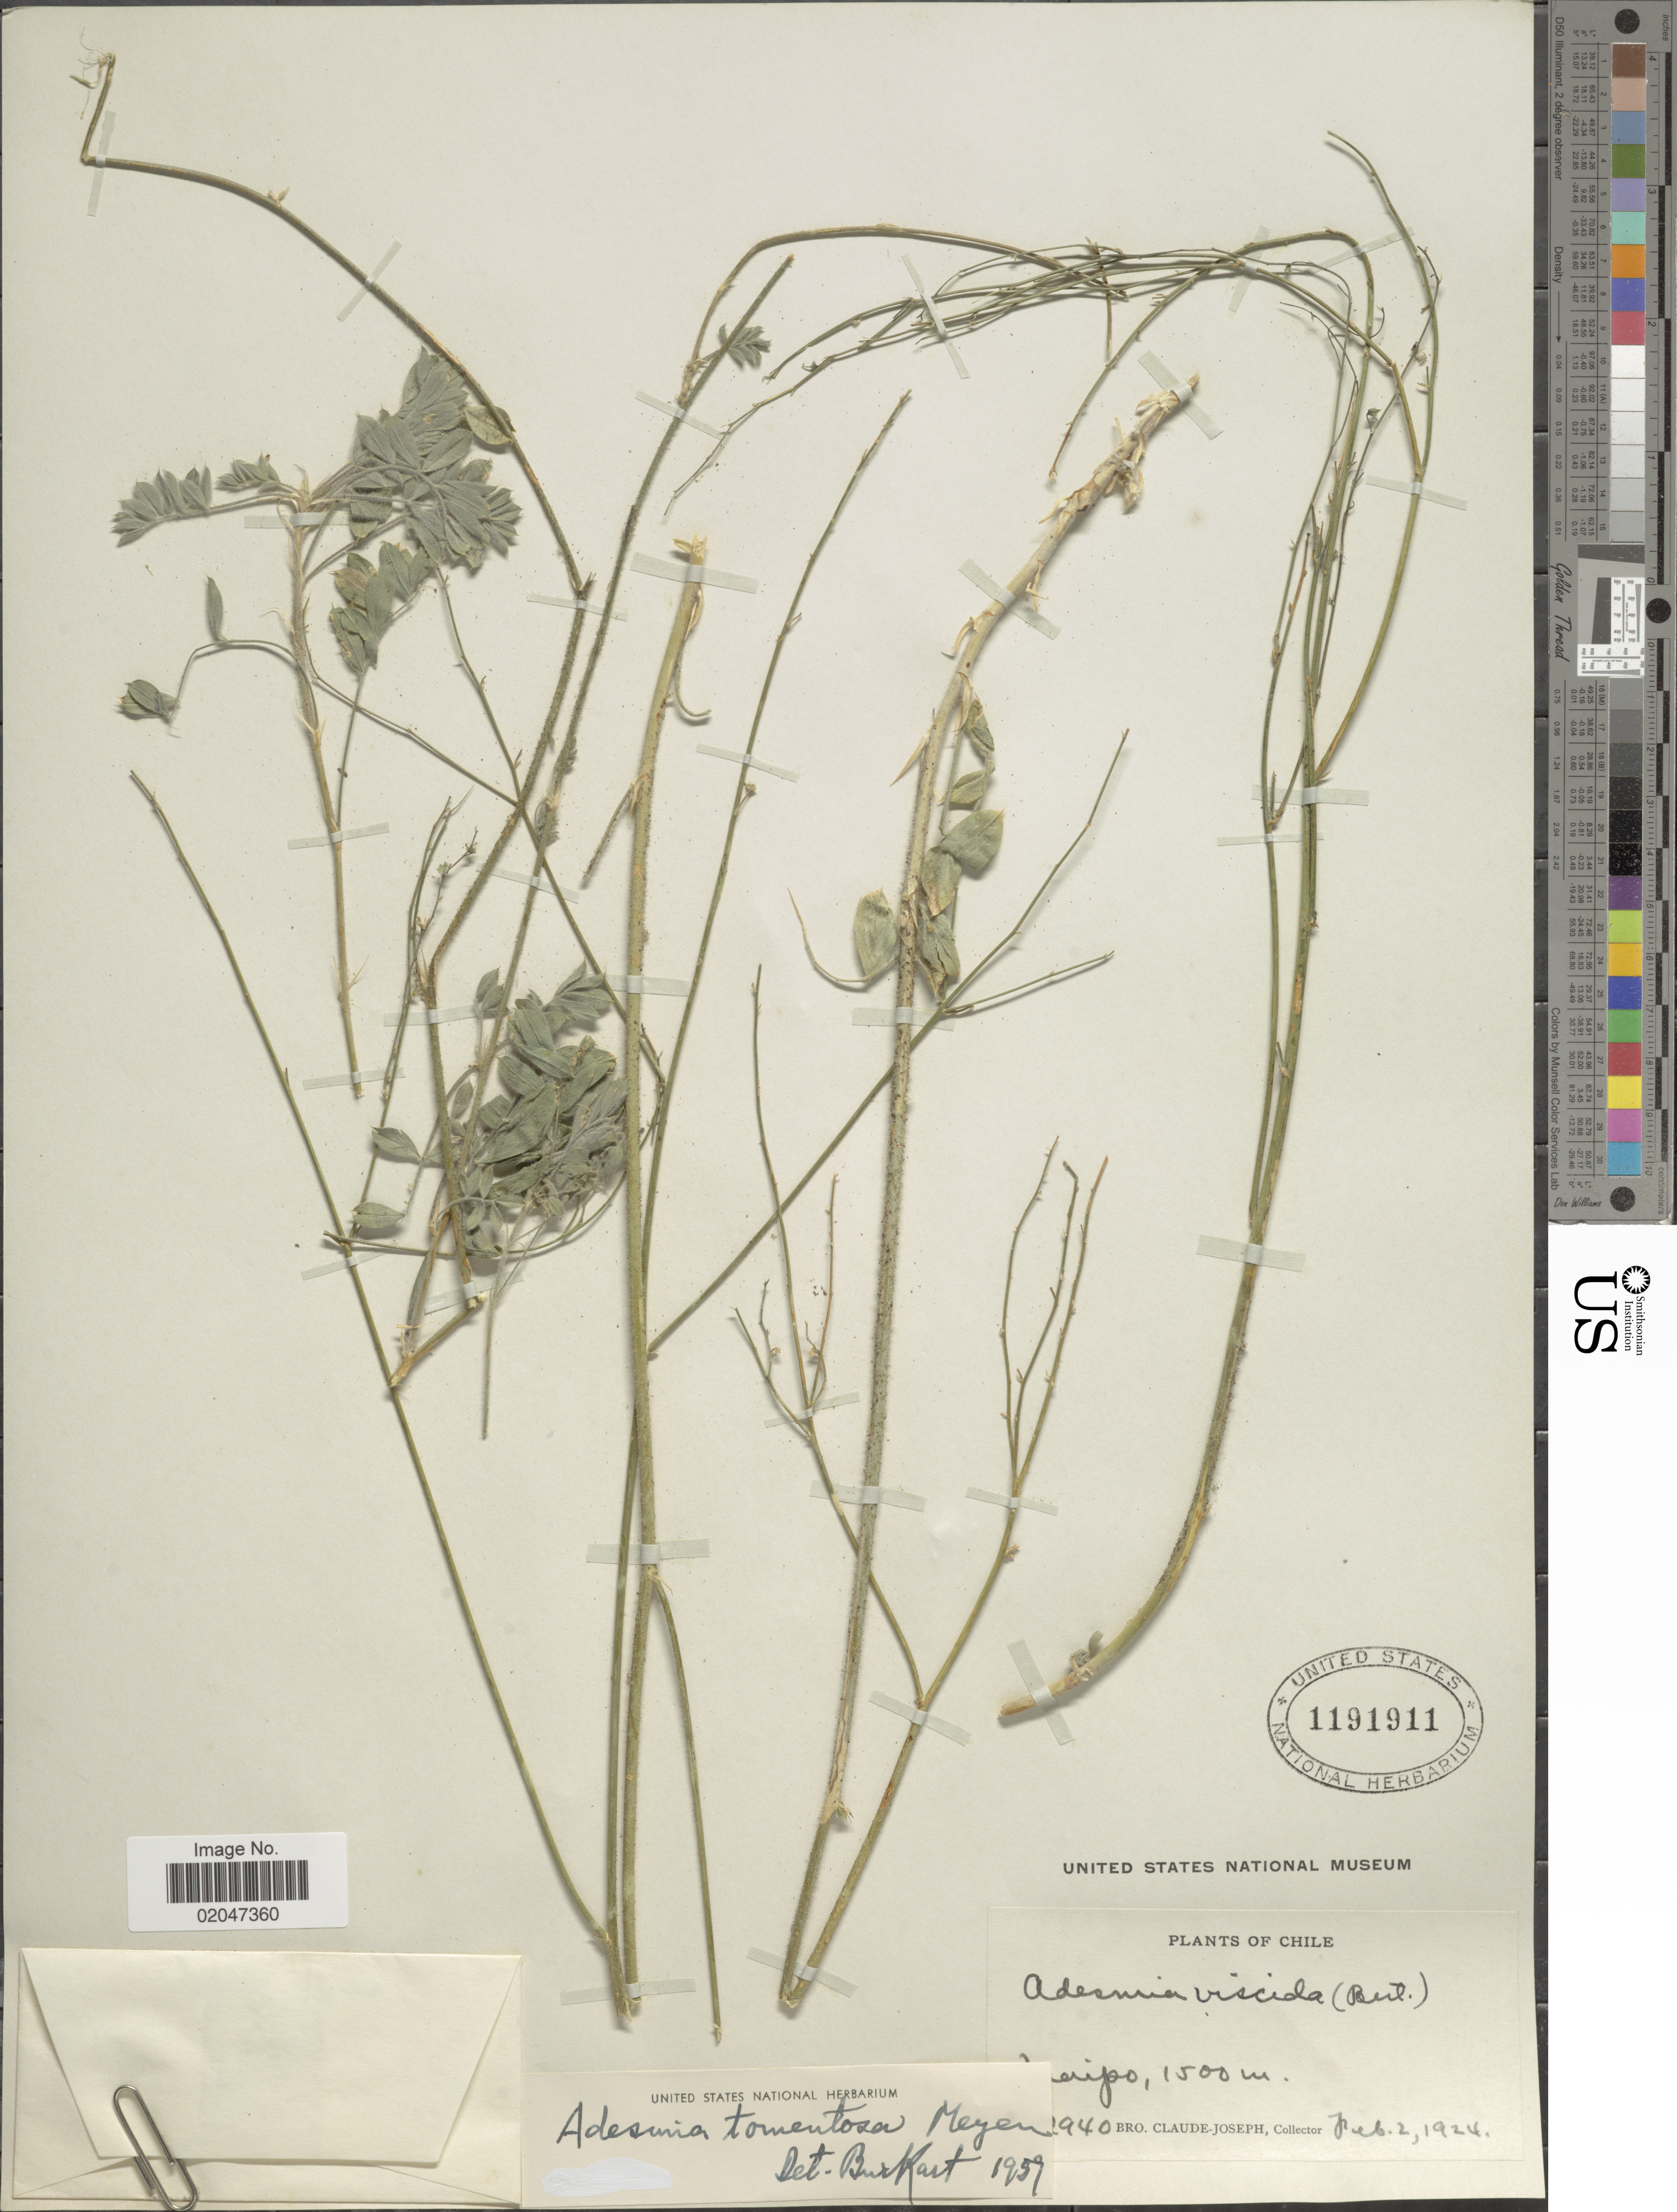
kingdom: Plantae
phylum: Tracheophyta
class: Magnoliopsida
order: Fabales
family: Fabaceae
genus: Adesmia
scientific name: Adesmia tomentosa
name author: Meyen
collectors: Bro. Claude-Joseph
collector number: !940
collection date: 1924-02-02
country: Chile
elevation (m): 1500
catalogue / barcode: US 1191911